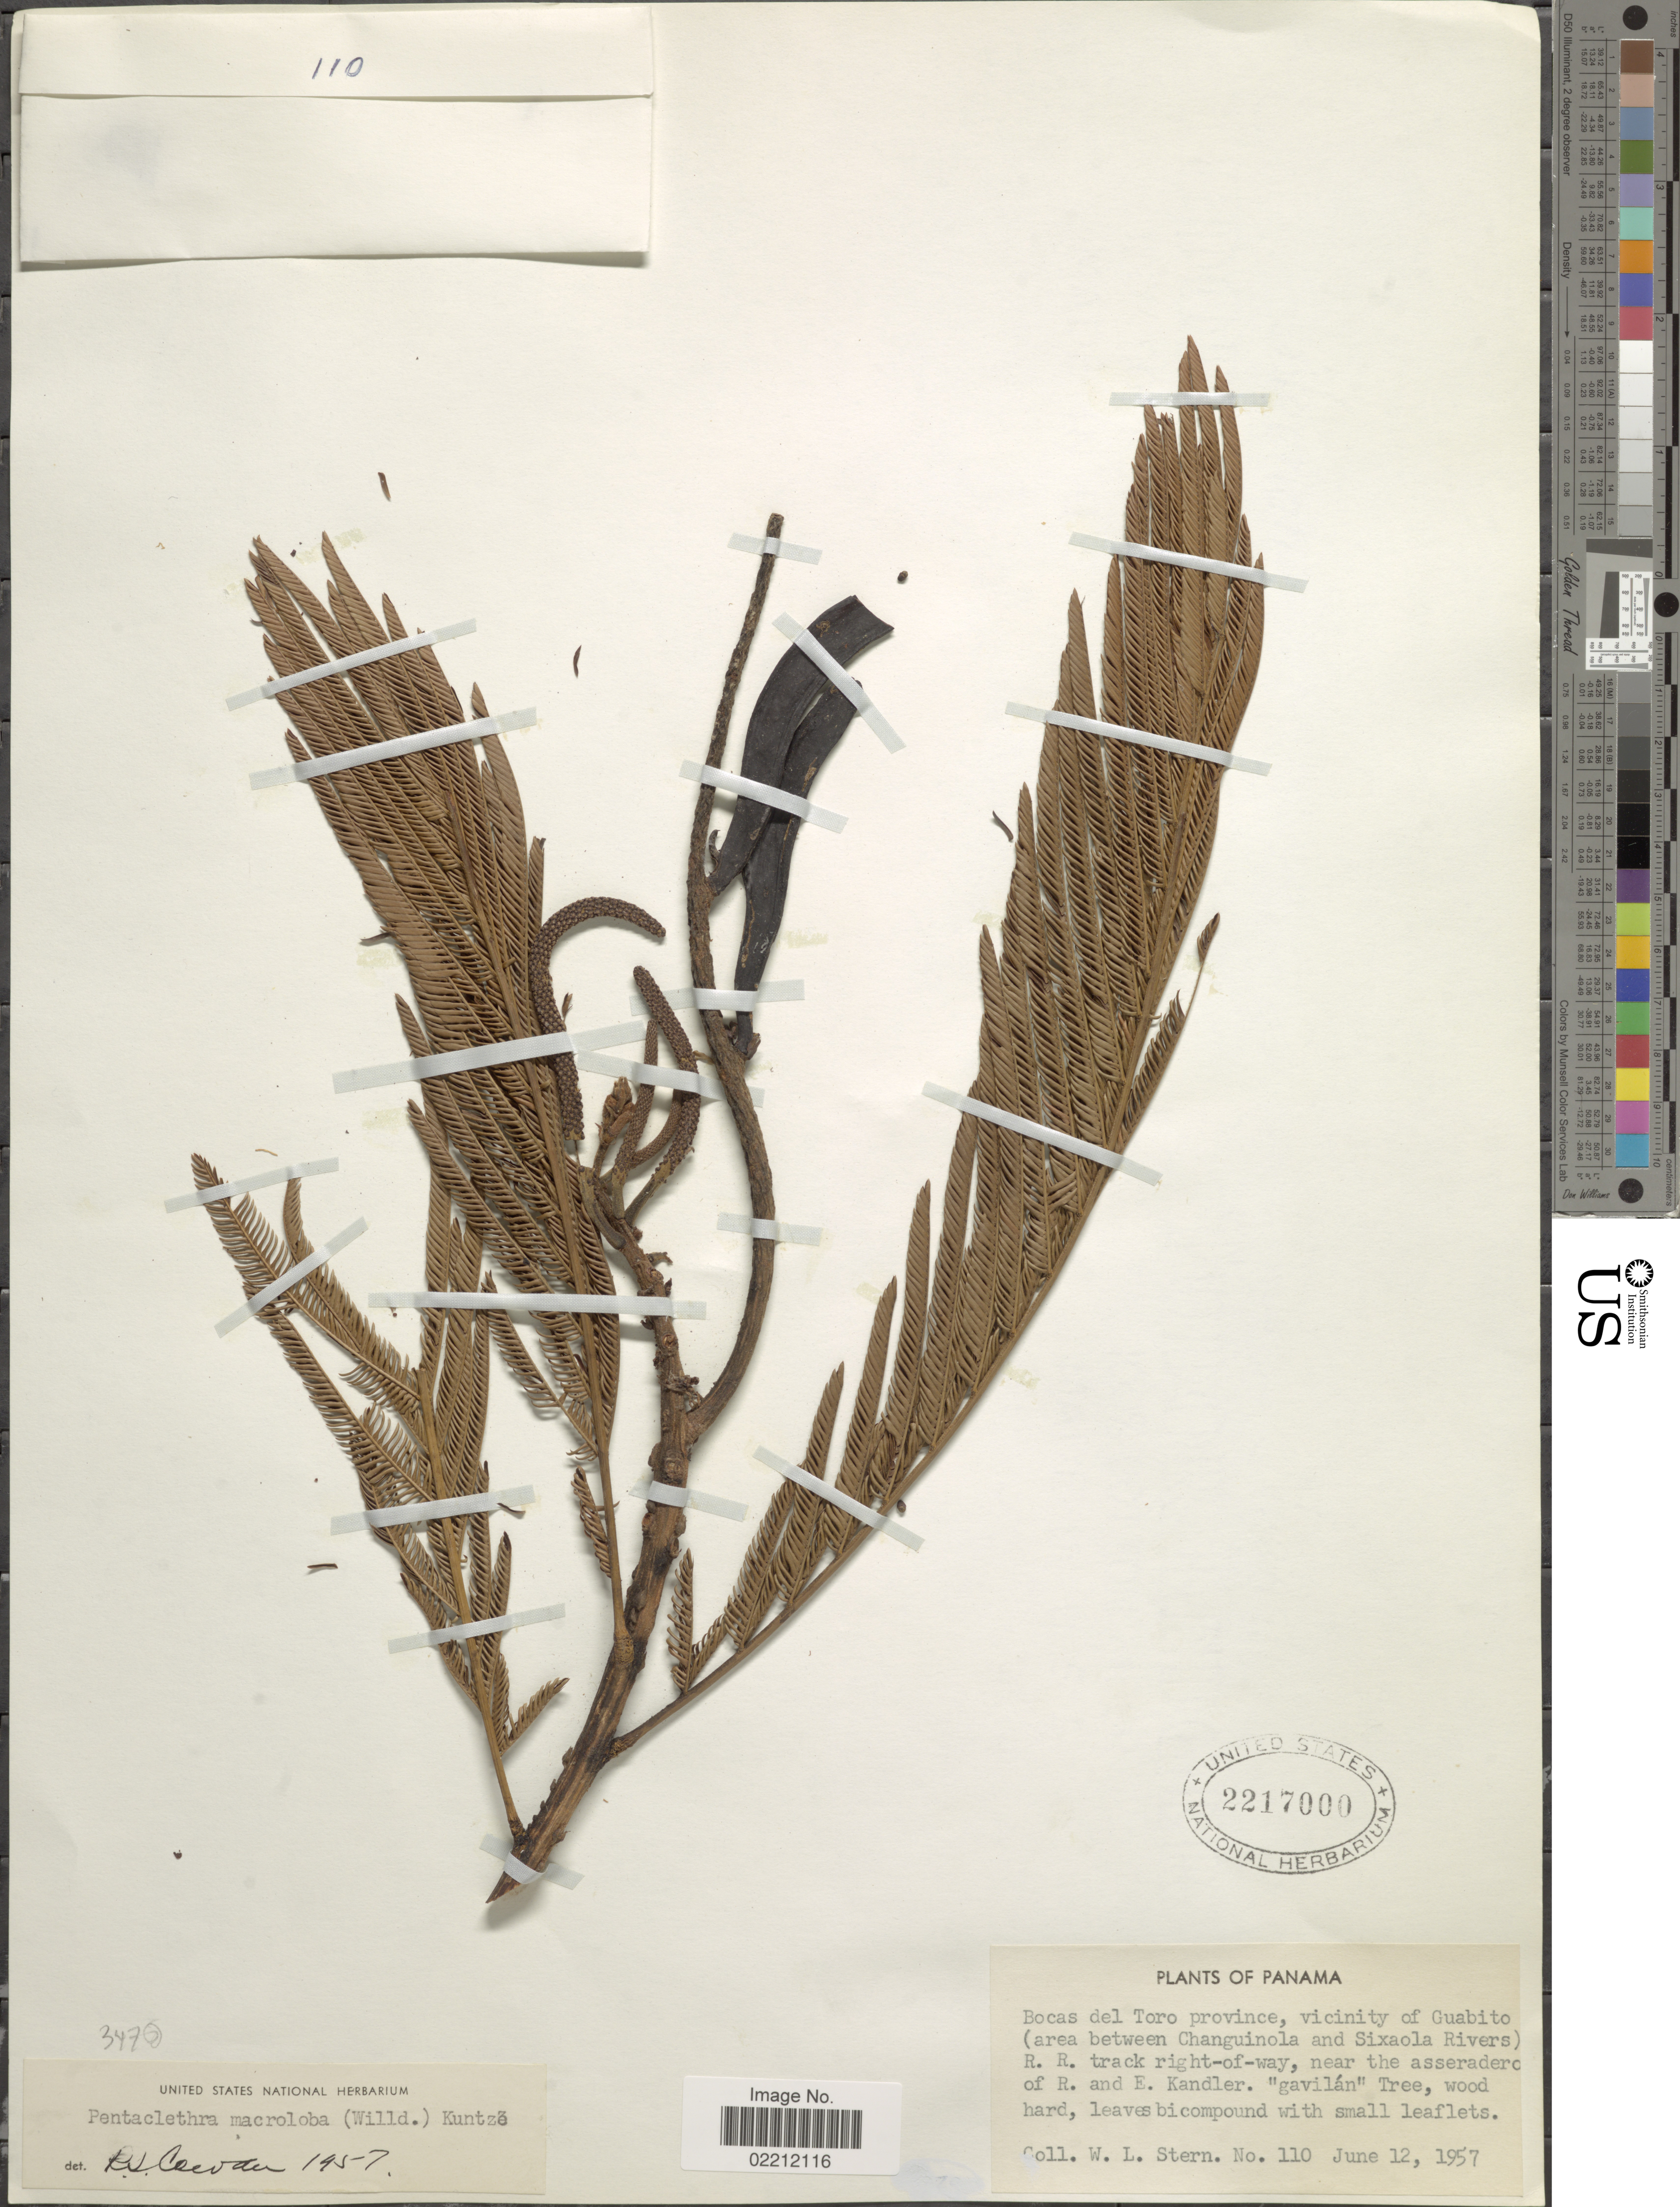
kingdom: Plantae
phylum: Tracheophyta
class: Magnoliopsida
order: Fabales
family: Fabaceae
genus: Pentaclethra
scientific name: Pentaclethra macroloba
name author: (Willd.) Kuntze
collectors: W. L. Stern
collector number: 110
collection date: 1957-06-12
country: Panama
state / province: Bocas del Toro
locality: Bocas del Toro province, vicinity of Guabito (area between Changuinola and Sixaola Rivers).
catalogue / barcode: US 2217000